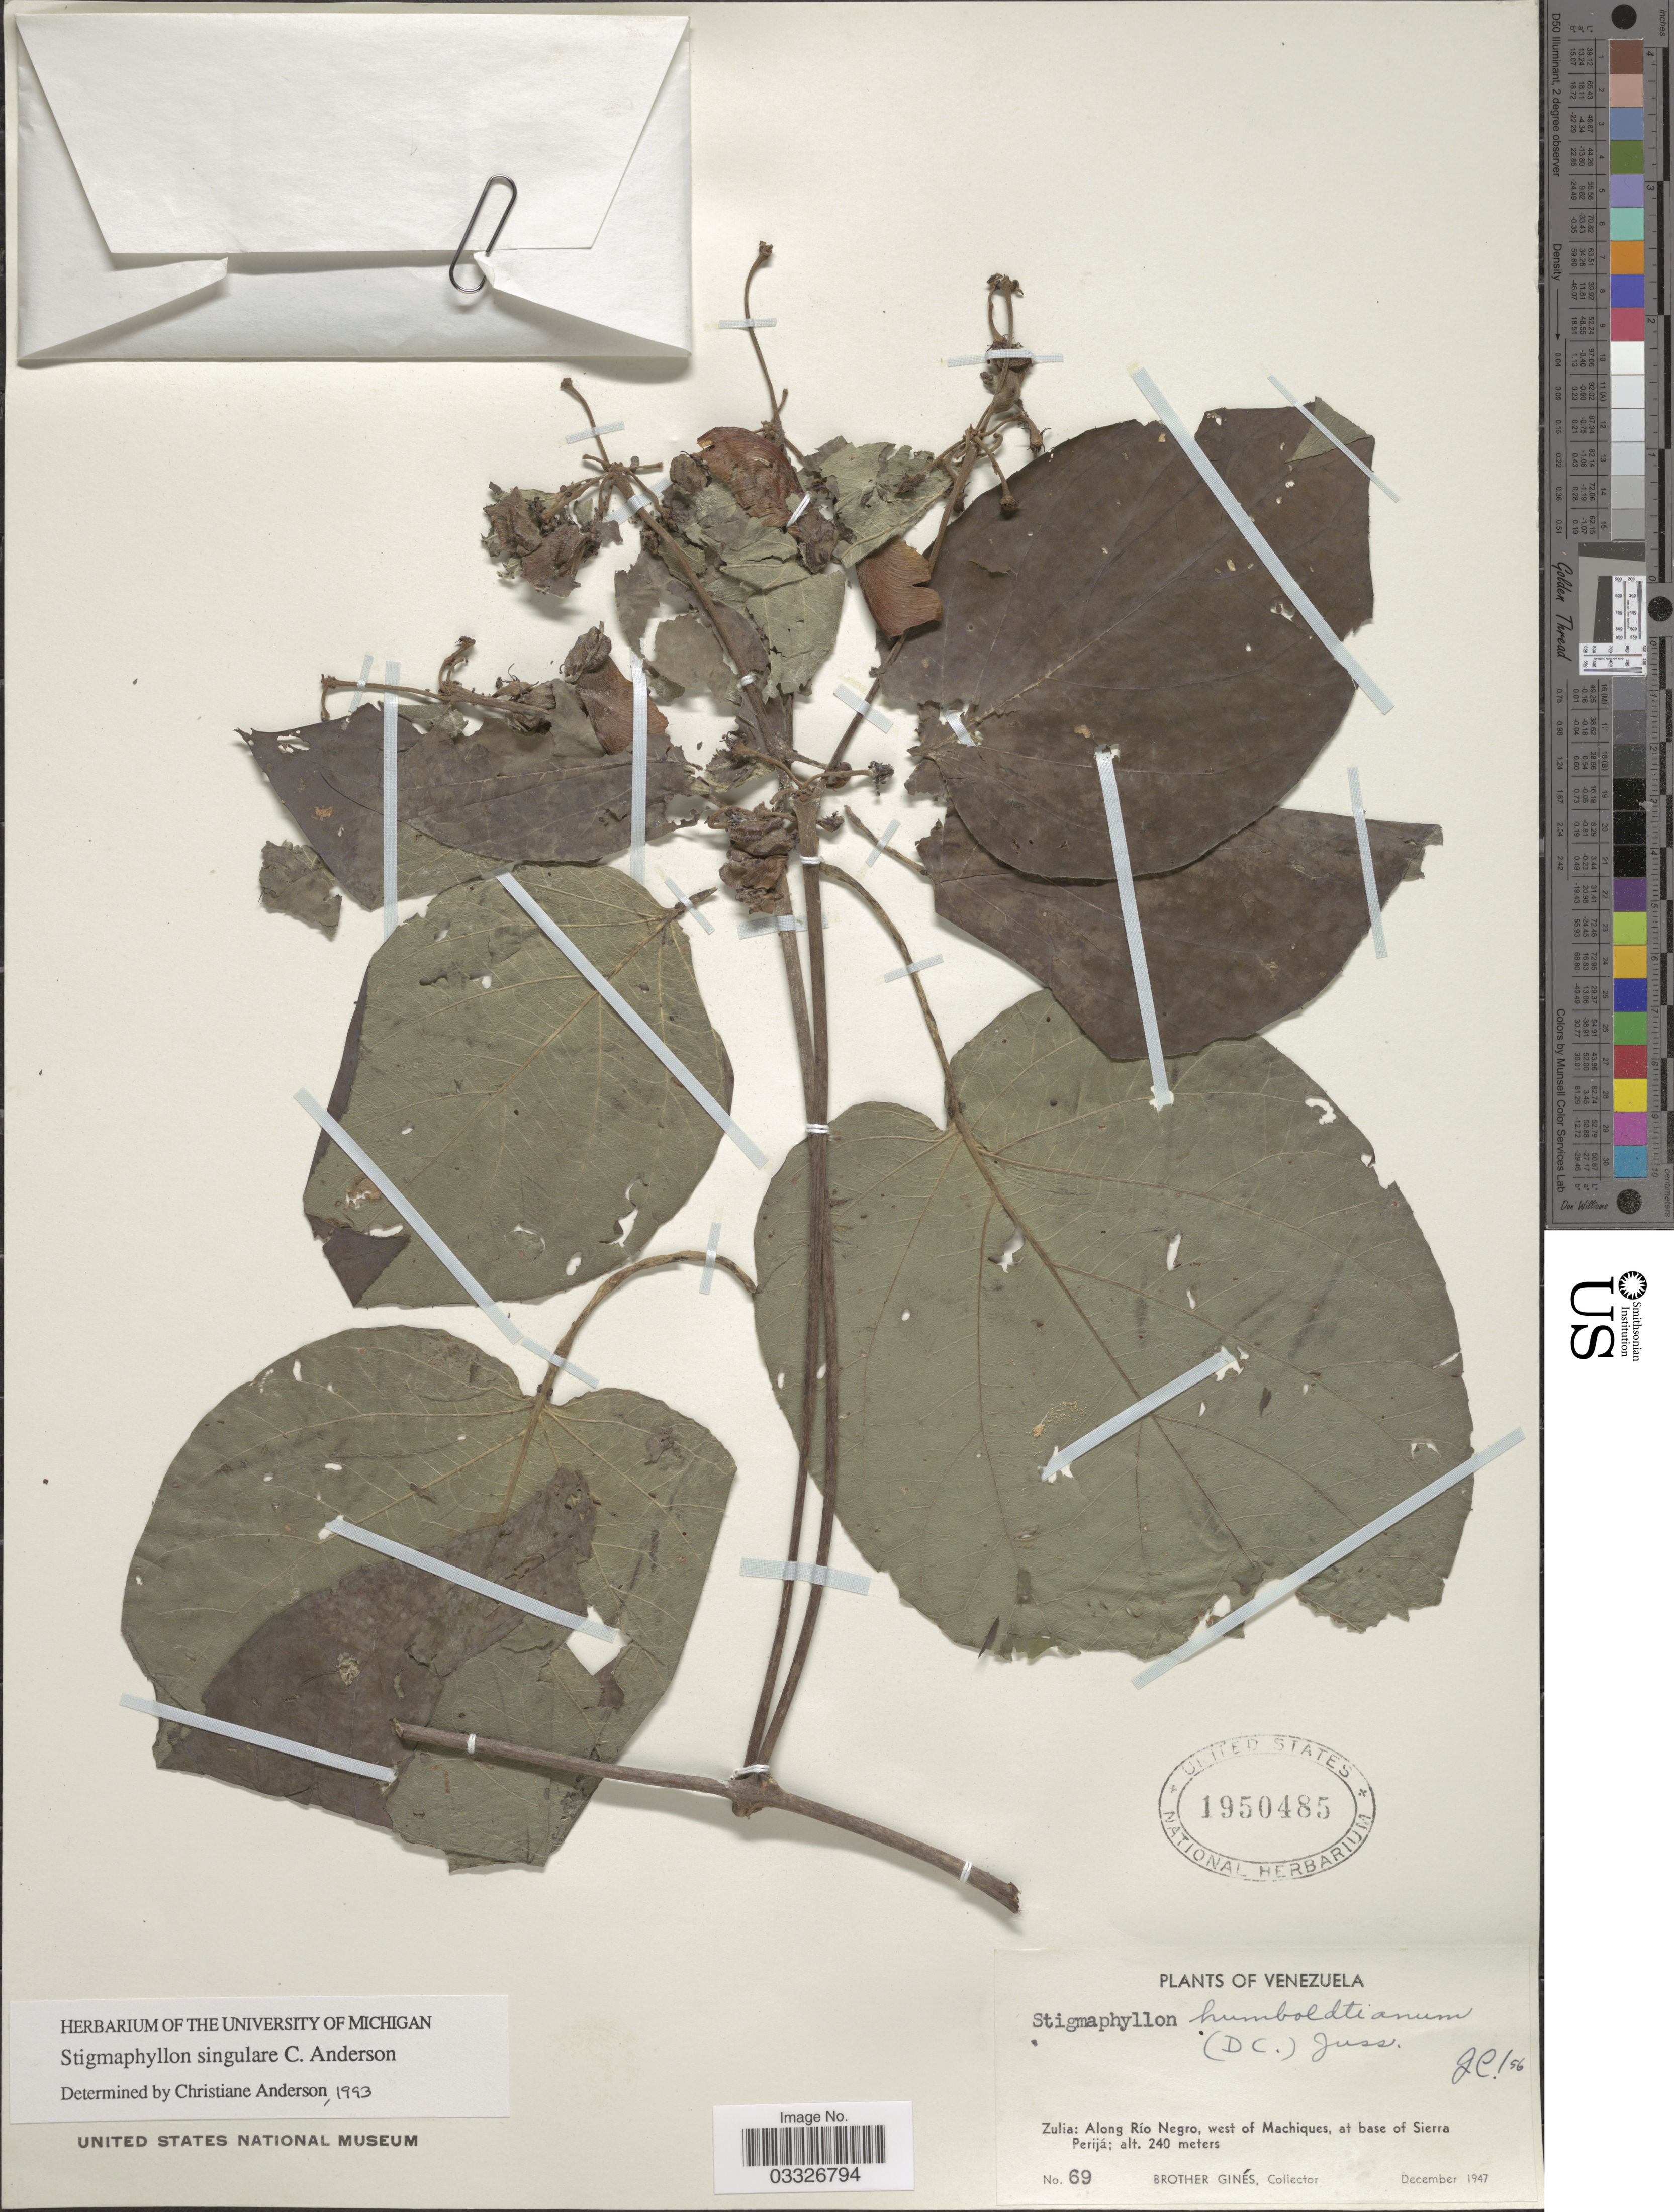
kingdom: Plantae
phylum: Tracheophyta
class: Magnoliopsida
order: Malpighiales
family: Malpighiaceae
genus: Stigmaphyllon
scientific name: Stigmaphyllon singulare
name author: C.E. Anderson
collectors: Bro. Gines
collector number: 69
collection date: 1947-12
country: Venezuela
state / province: Zulia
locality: Along Río Negro, west of Machiques, at base of Sierra Perijá.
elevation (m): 240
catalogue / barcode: US 1950485